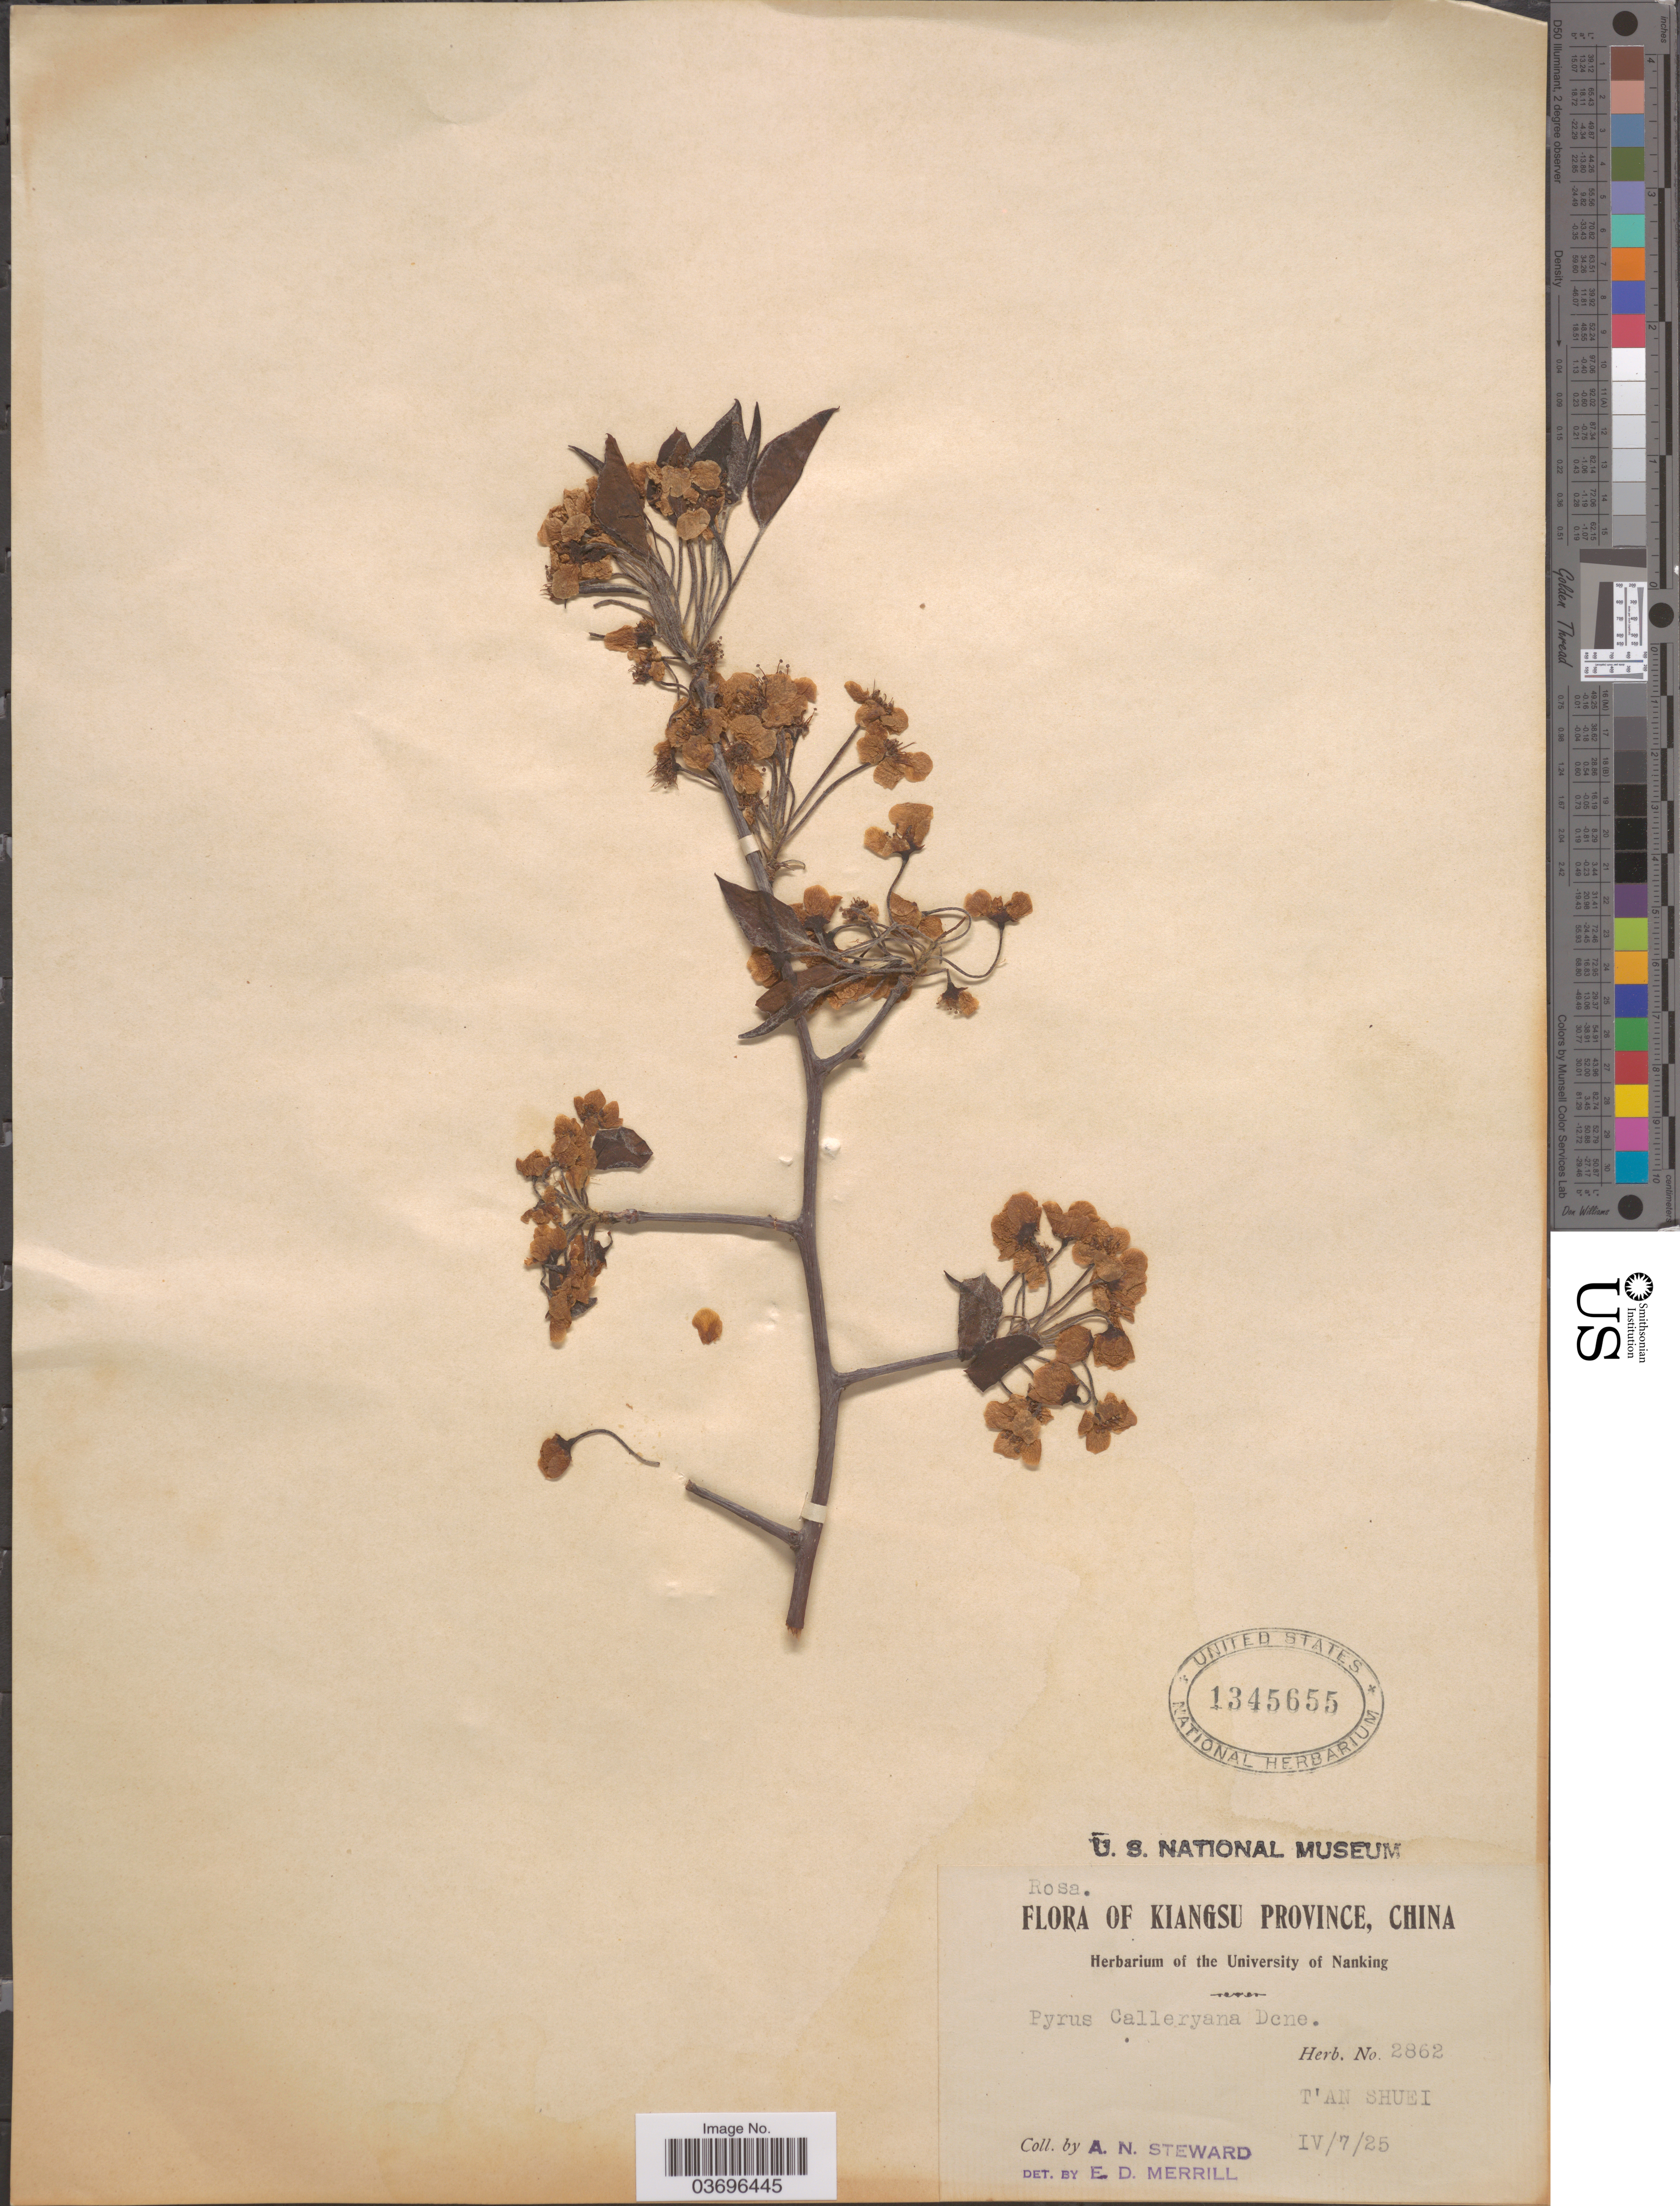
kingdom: Plantae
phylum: Tracheophyta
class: Magnoliopsida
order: Rosales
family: Rosaceae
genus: Pyrus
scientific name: Pyrus calleryana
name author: Decne.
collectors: A. N. Steward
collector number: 2862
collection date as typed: Transcribed d/m/y: 7/4/25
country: China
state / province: Jiangsu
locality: Kiangsu Province. T'An Shuei.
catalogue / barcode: US 1345655